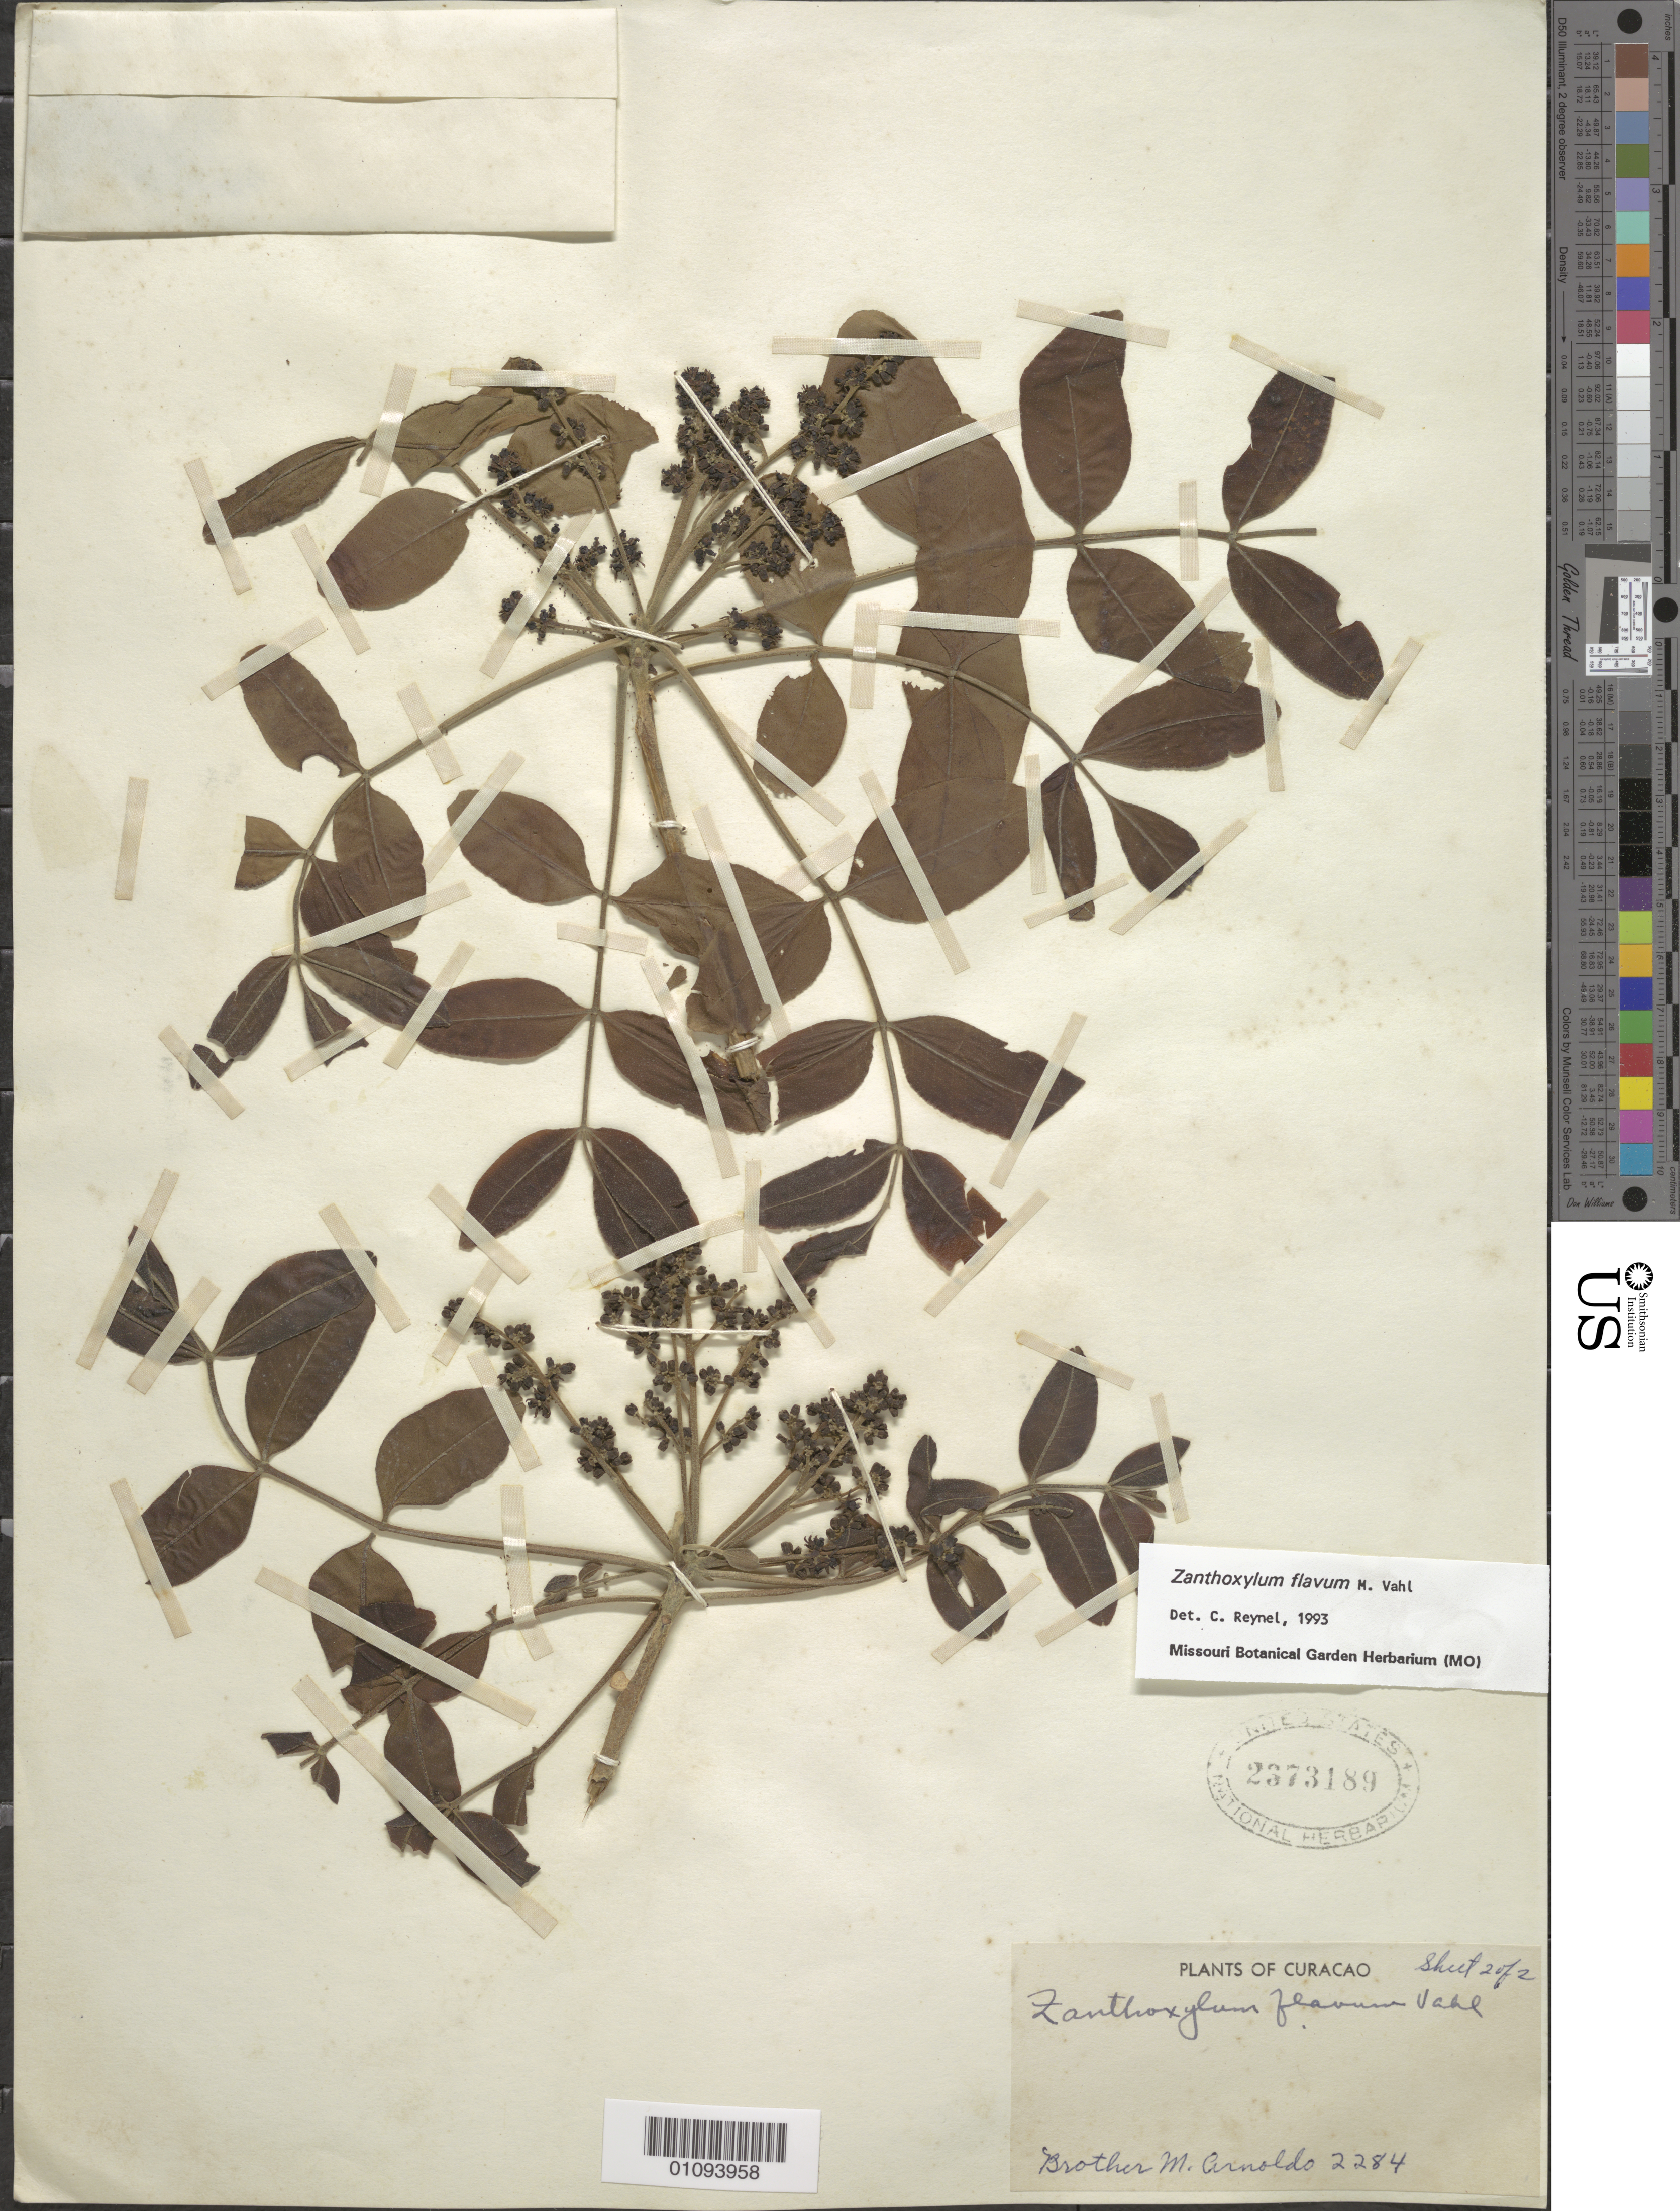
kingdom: Plantae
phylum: Tracheophyta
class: Magnoliopsida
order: Sapindales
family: Rutaceae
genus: Zanthoxylum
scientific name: Zanthoxylum flavum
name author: Vahl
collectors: N. Arnoldo-Broeders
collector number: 2284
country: Netherlands Antilles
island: Bonaire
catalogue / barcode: US 2373189